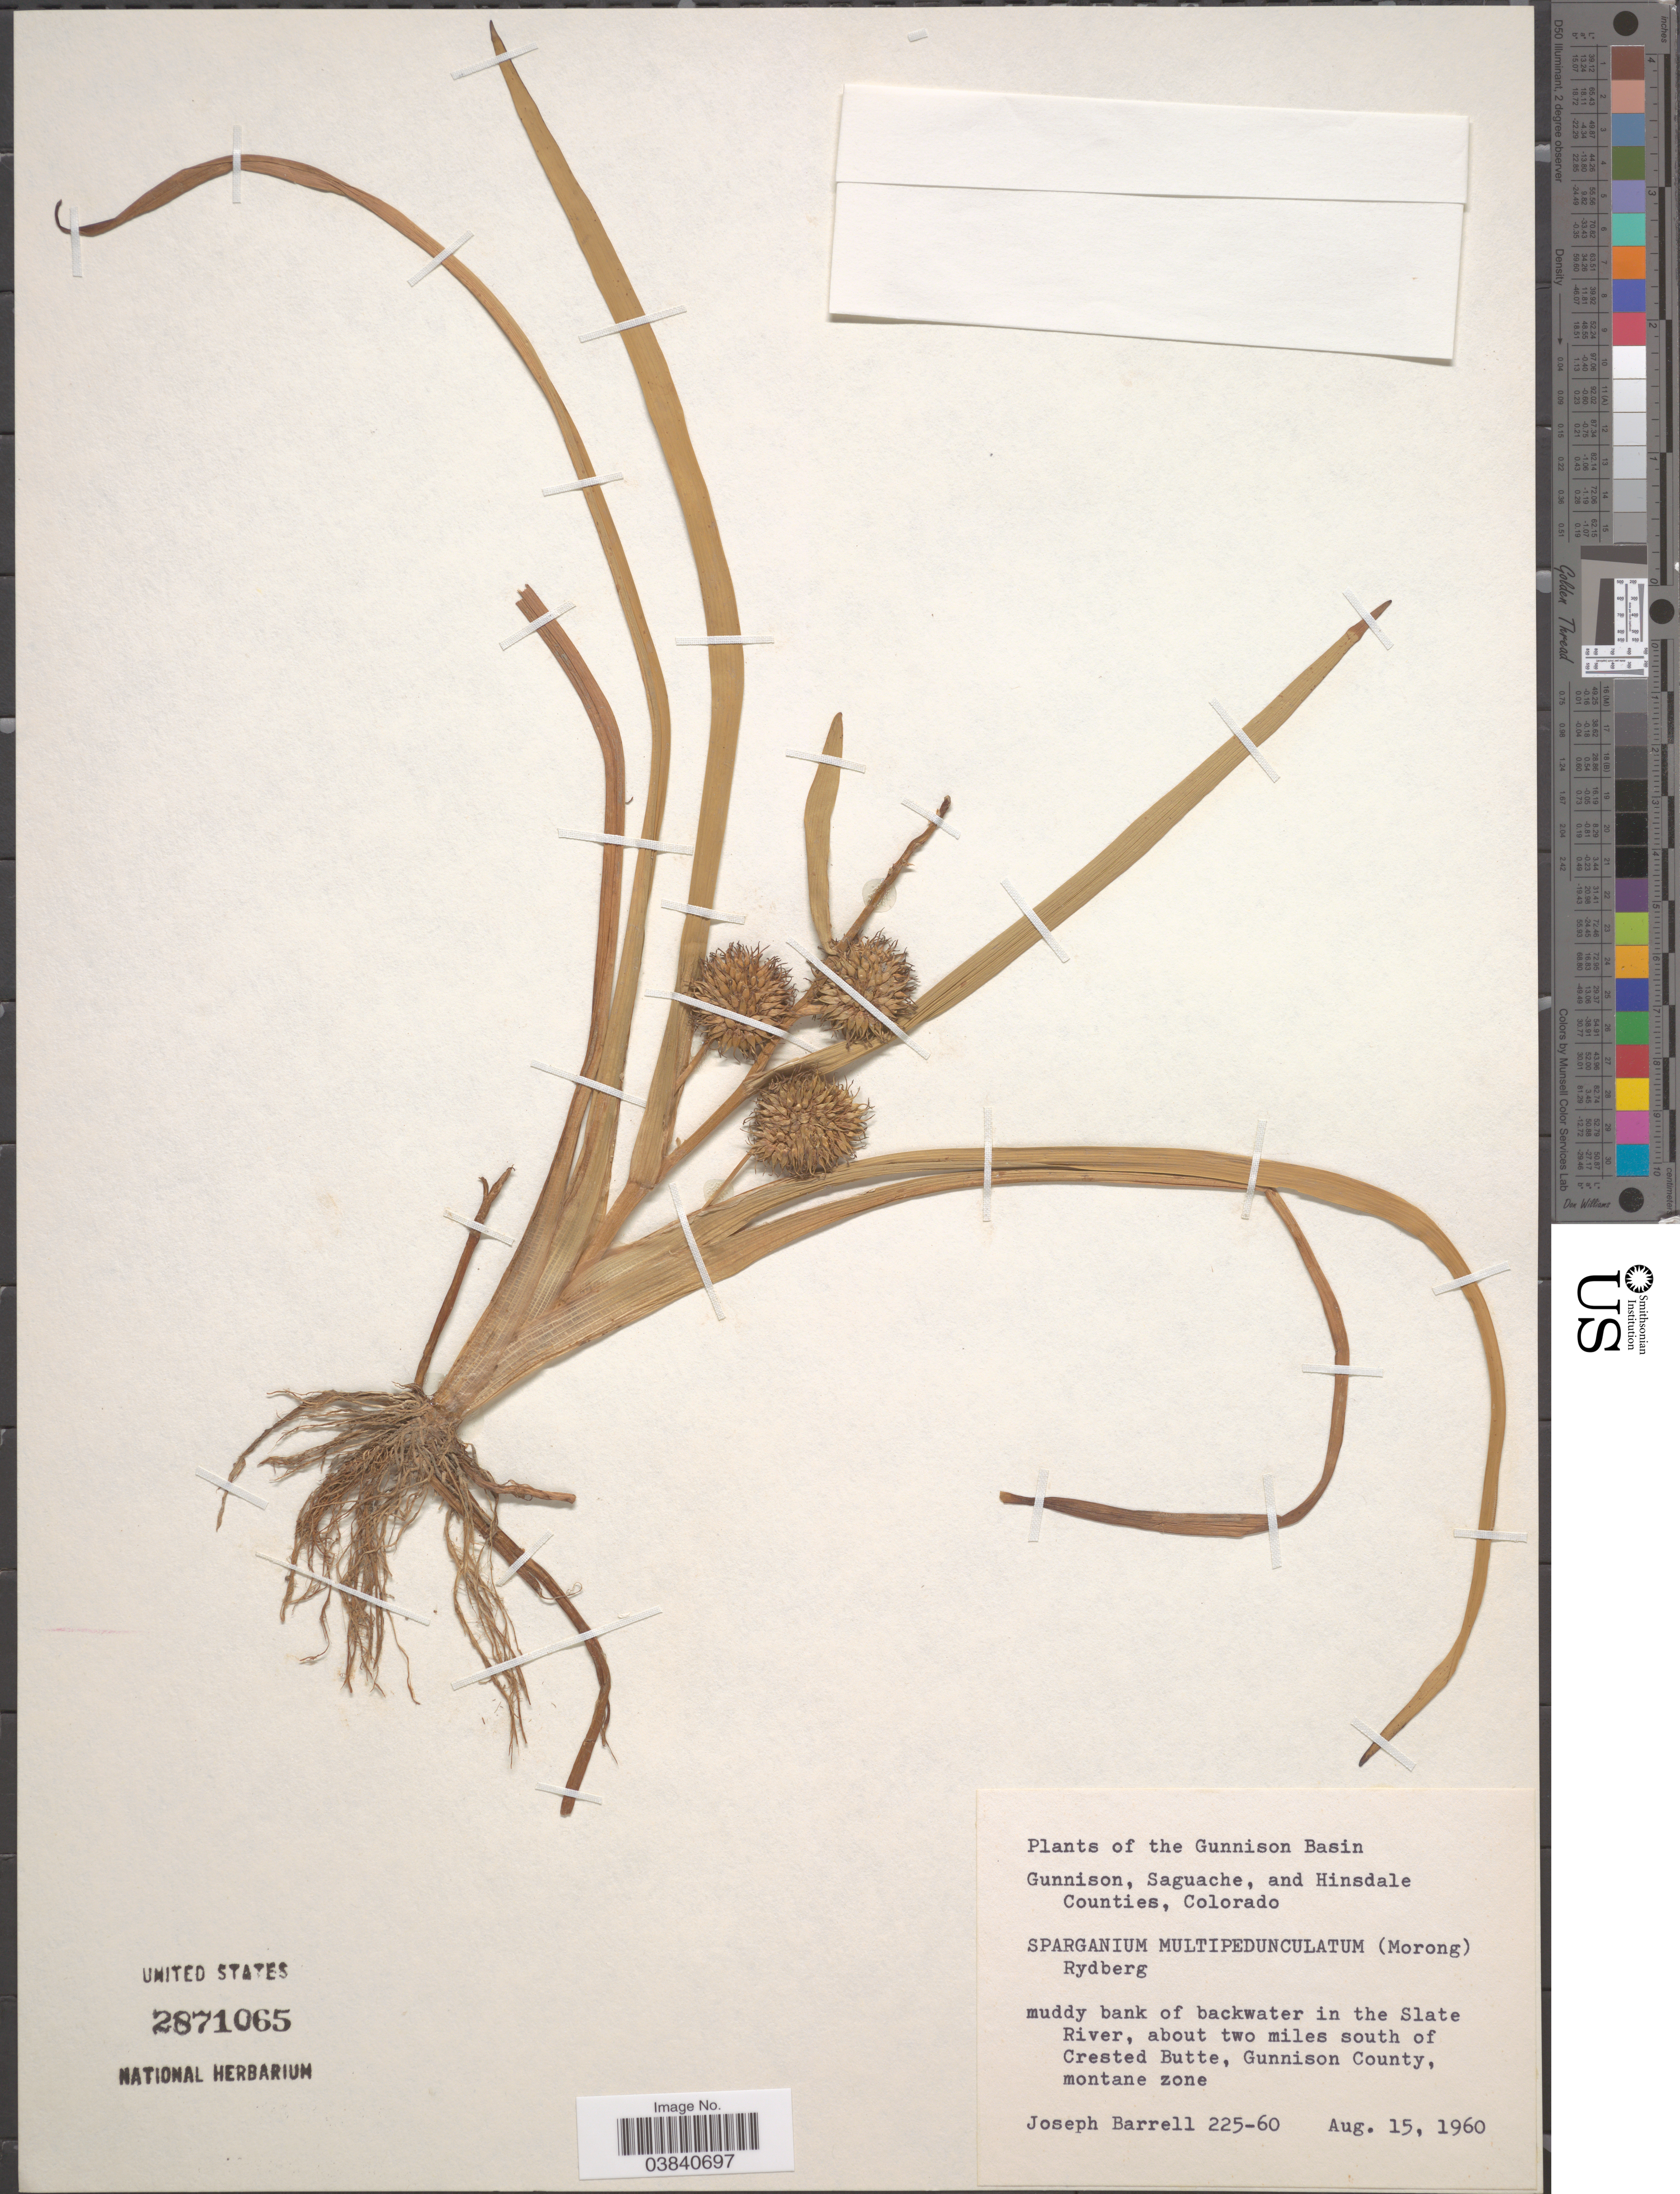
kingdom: Plantae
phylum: Tracheophyta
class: Liliopsida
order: Poales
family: Typhaceae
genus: Sparganium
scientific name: Sparganium multipedunculatum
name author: (Morong) Rydb.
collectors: J. Barrell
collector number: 225-60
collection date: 1960-08-15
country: United States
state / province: Colorado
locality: Gunnison Basin. Muddy bank of backwater in the Slate River, about two miles south of Crested Butte, Gunnison County, montane zone.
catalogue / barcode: US 2871065